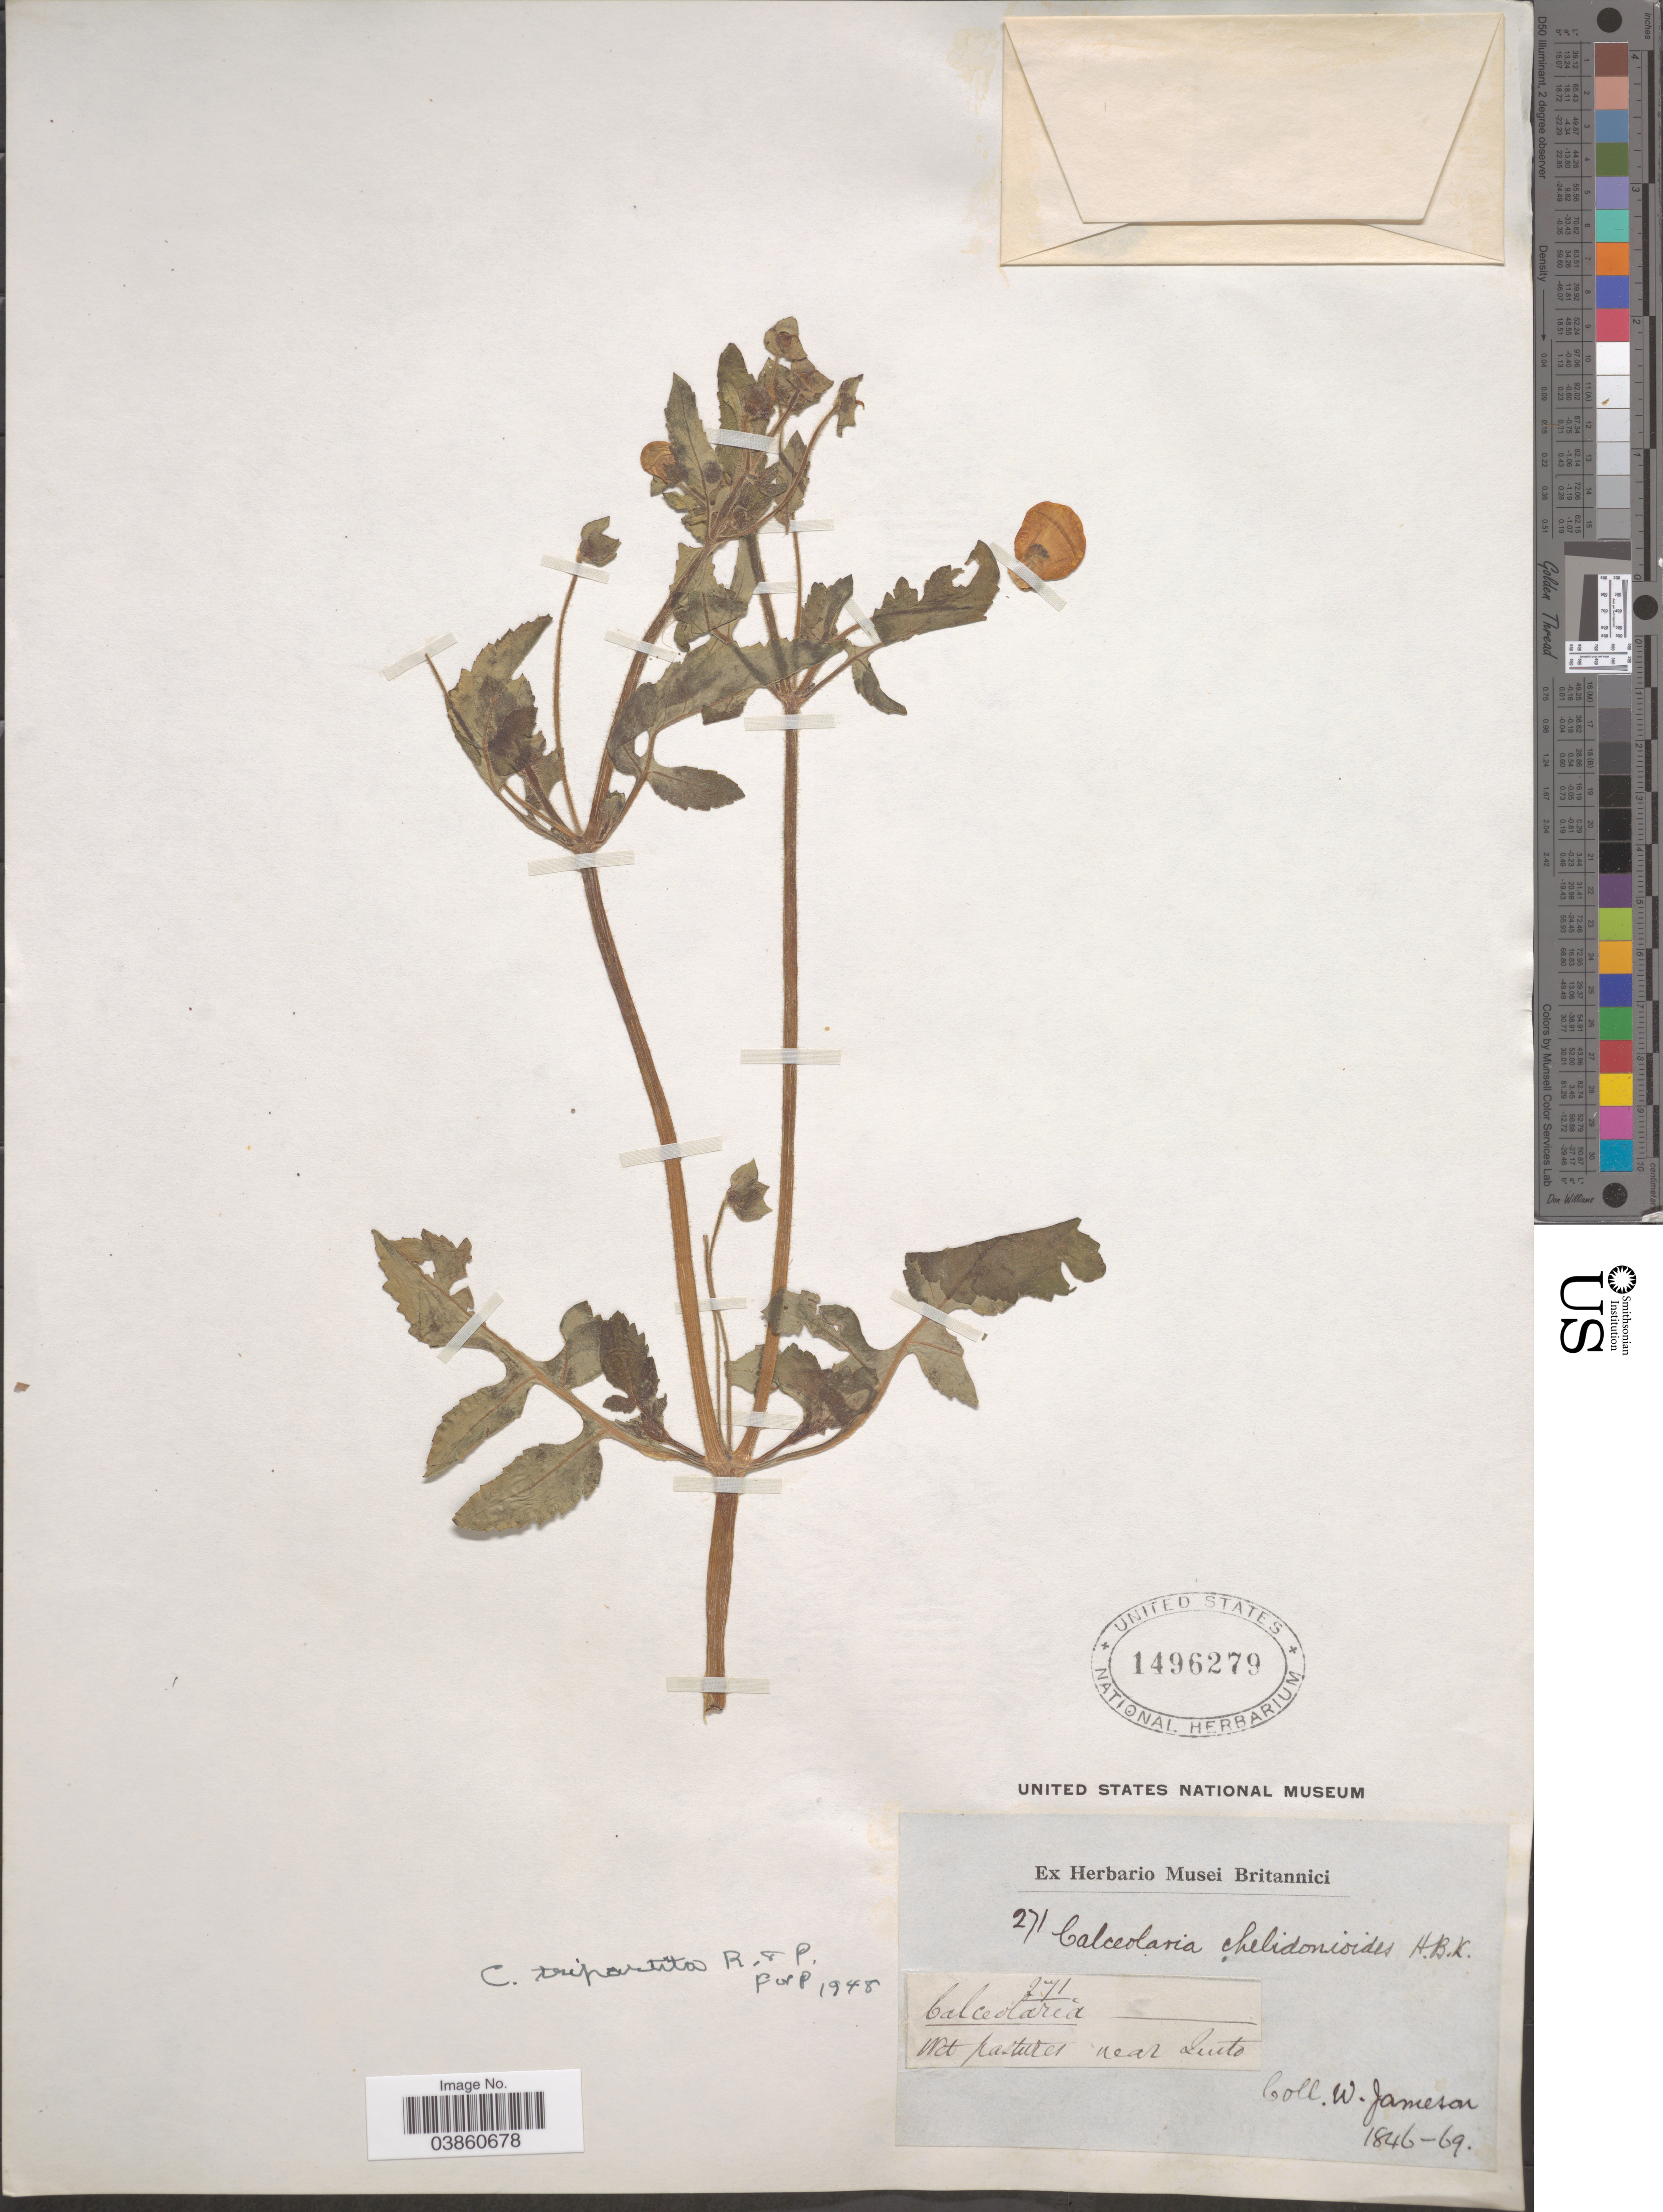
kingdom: Plantae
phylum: Tracheophyta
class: Magnoliopsida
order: Lamiales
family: Calceolariaceae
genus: Calceolaria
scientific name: Calceolaria tripartita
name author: Ruiz & Pav.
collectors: W. Jameson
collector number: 271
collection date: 1846/1869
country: Ecuador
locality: Mt pastures near Quito.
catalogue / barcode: US 1496279